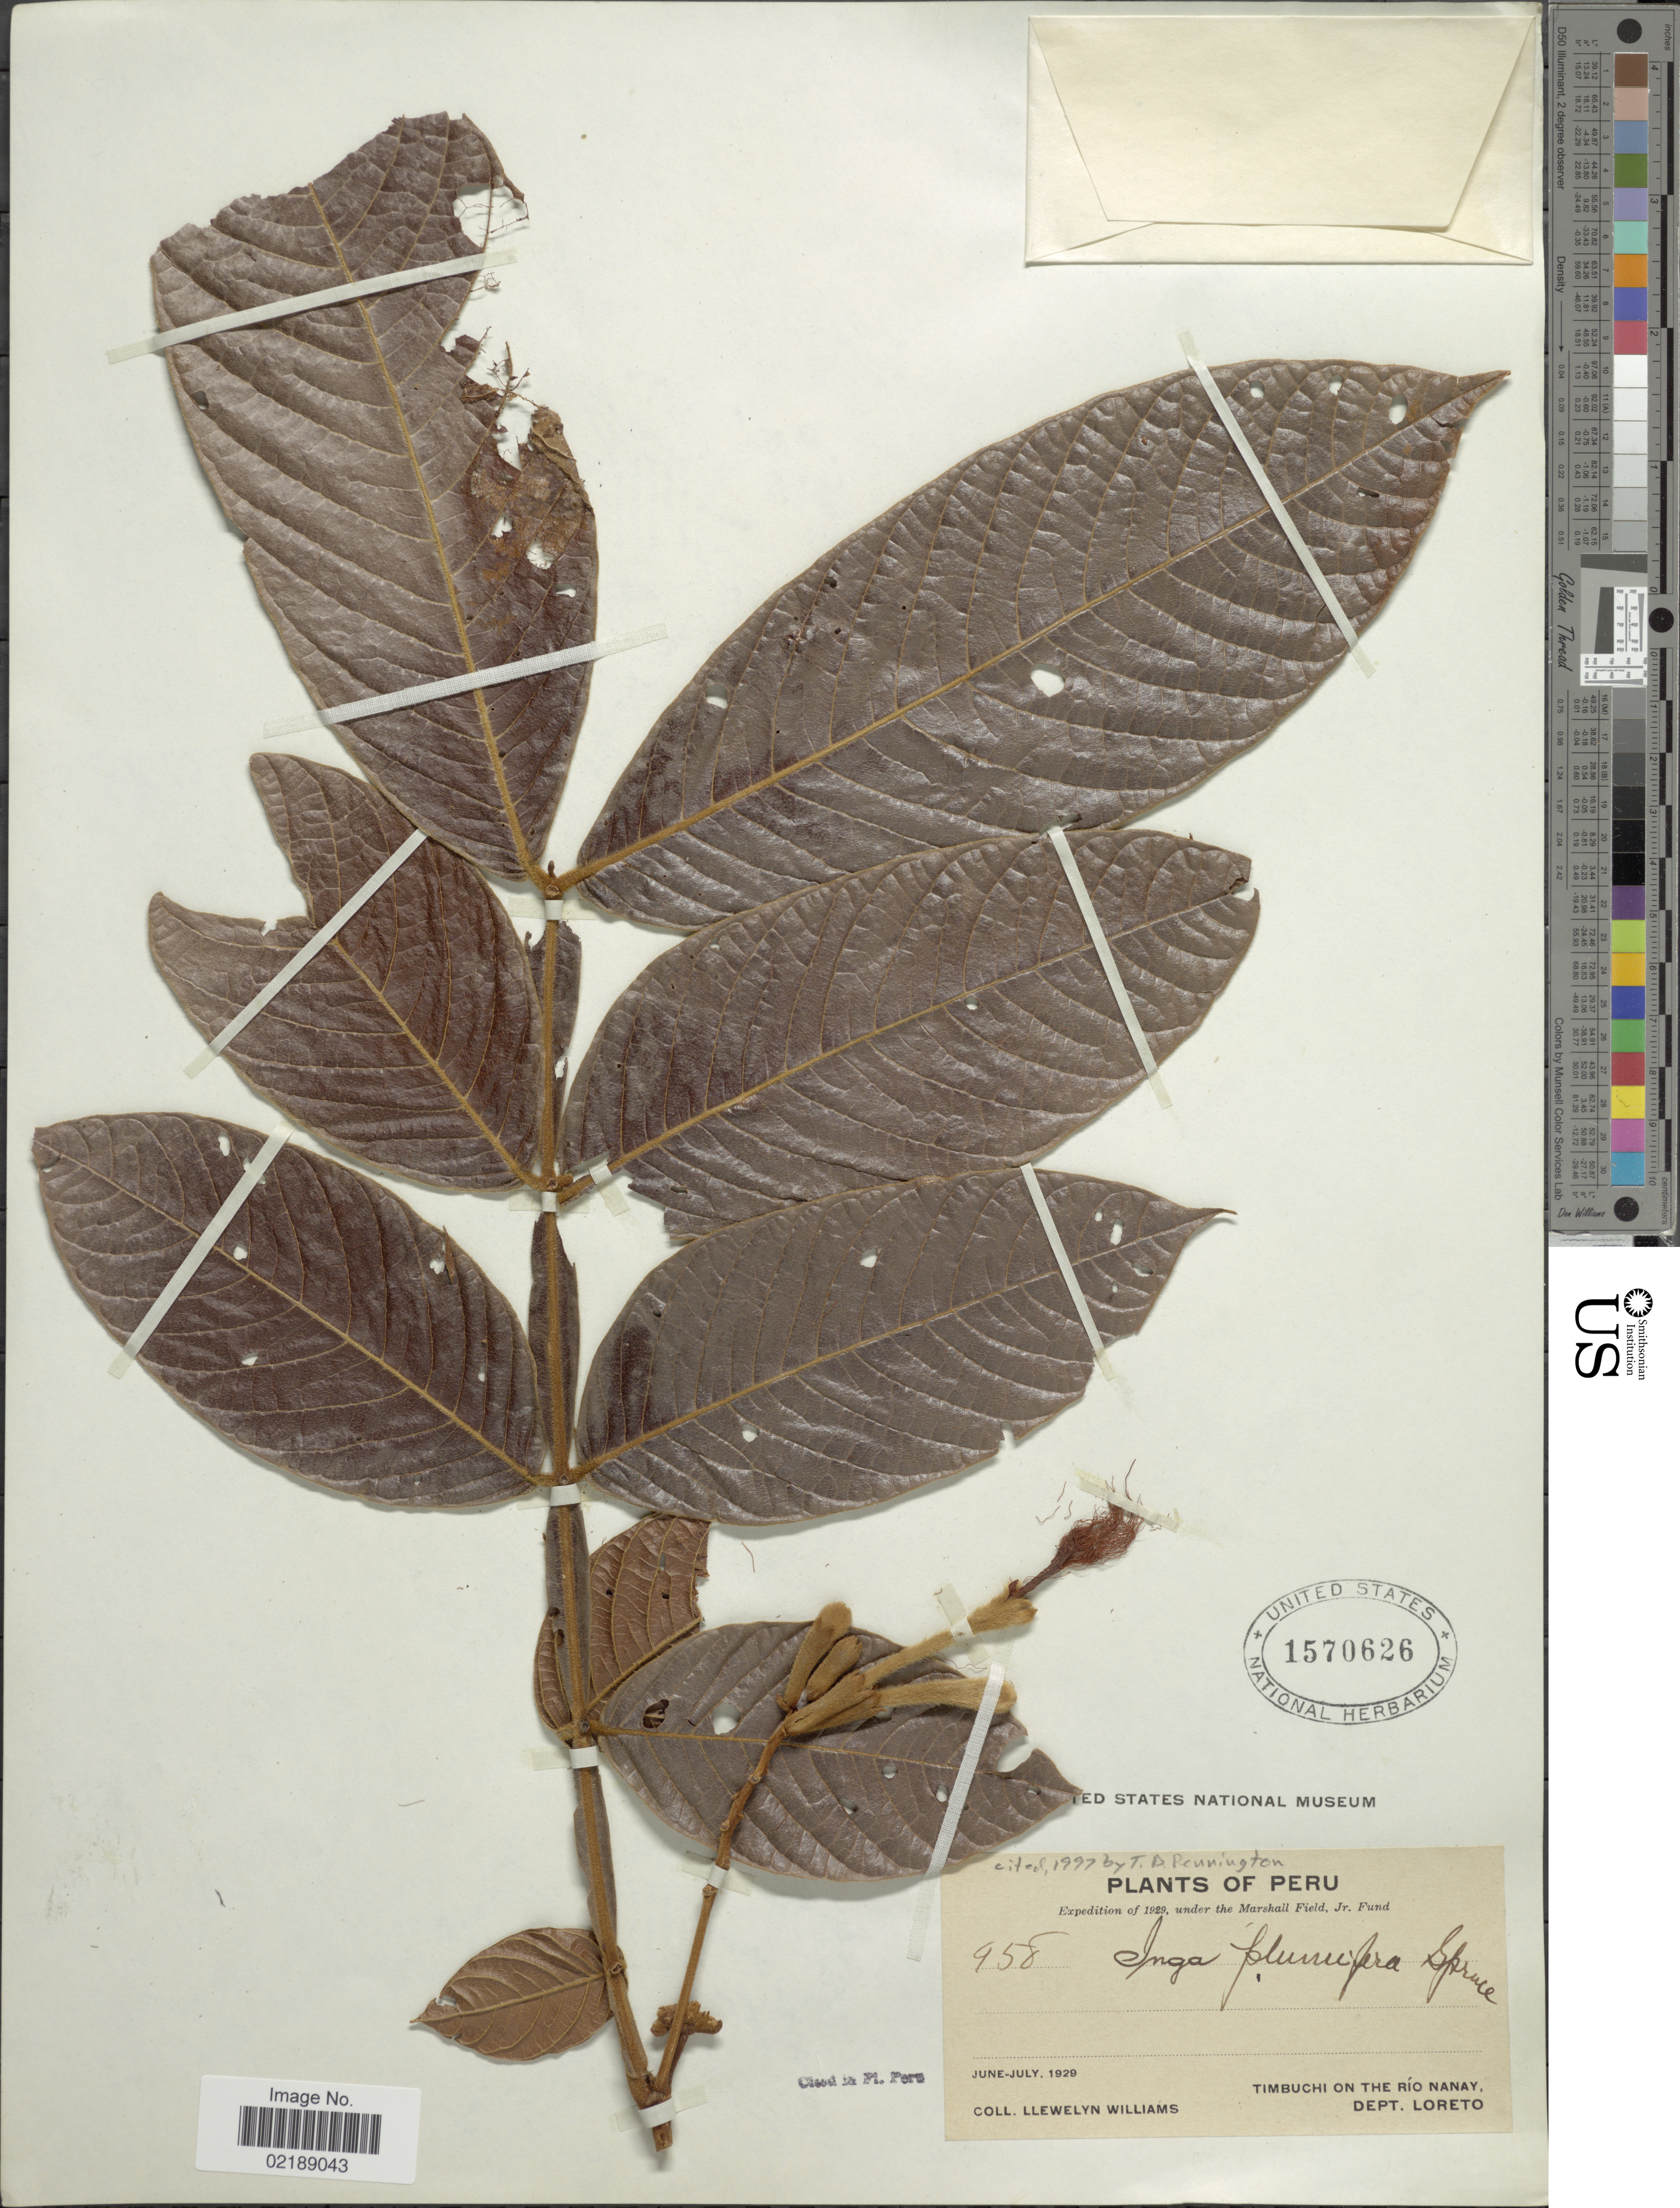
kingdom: Plantae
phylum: Tracheophyta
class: Magnoliopsida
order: Fabales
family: Fabaceae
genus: Inga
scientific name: Inga plumifera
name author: Spruce ex Benth.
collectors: Ll. Williams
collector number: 958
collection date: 1929-06/1929-07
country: Peru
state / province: Loreto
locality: Timbuchi on the Rio Nanay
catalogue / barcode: US 1570626